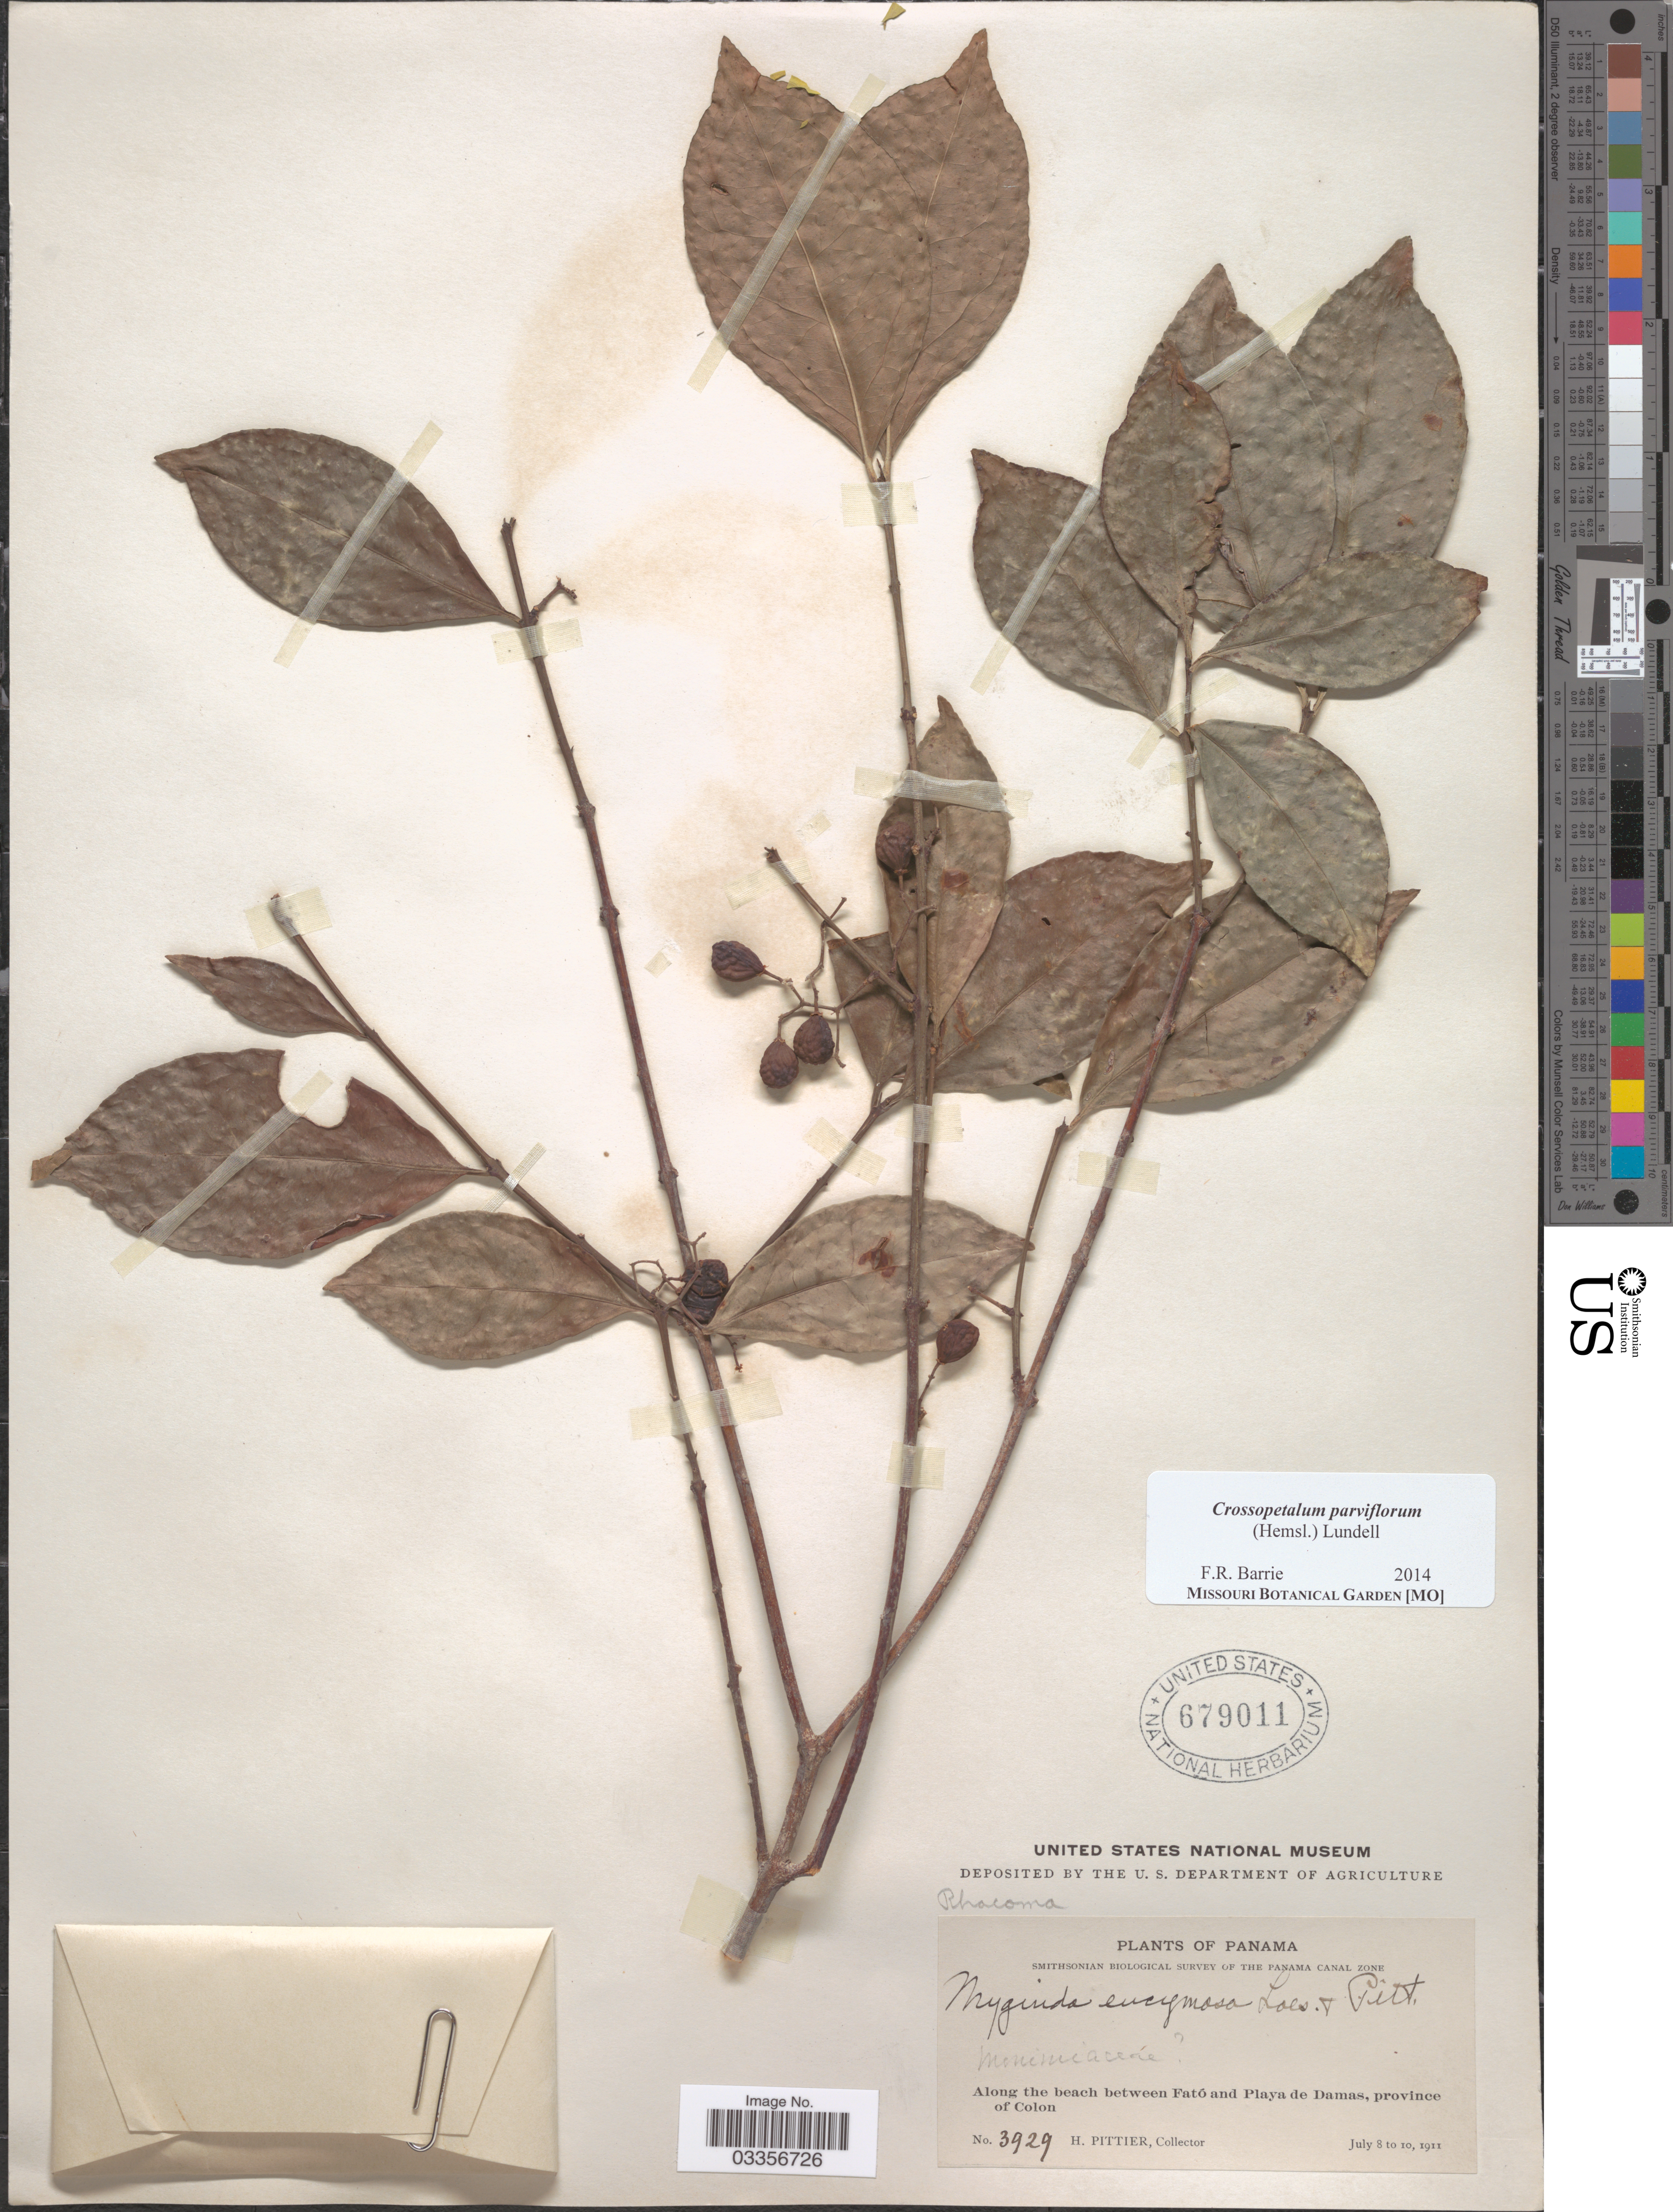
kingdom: Plantae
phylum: Tracheophyta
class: Magnoliopsida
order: Celastrales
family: Celastraceae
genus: Crossopetalum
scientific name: Crossopetalum parviflorum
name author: L.O. Williams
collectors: H. F. Pittier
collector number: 3929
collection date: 1911-07-08/1911-07-10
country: Panama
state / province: Colón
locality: Canal Zone, Along the beach between Fató and Playa de Damas.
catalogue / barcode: US 679011